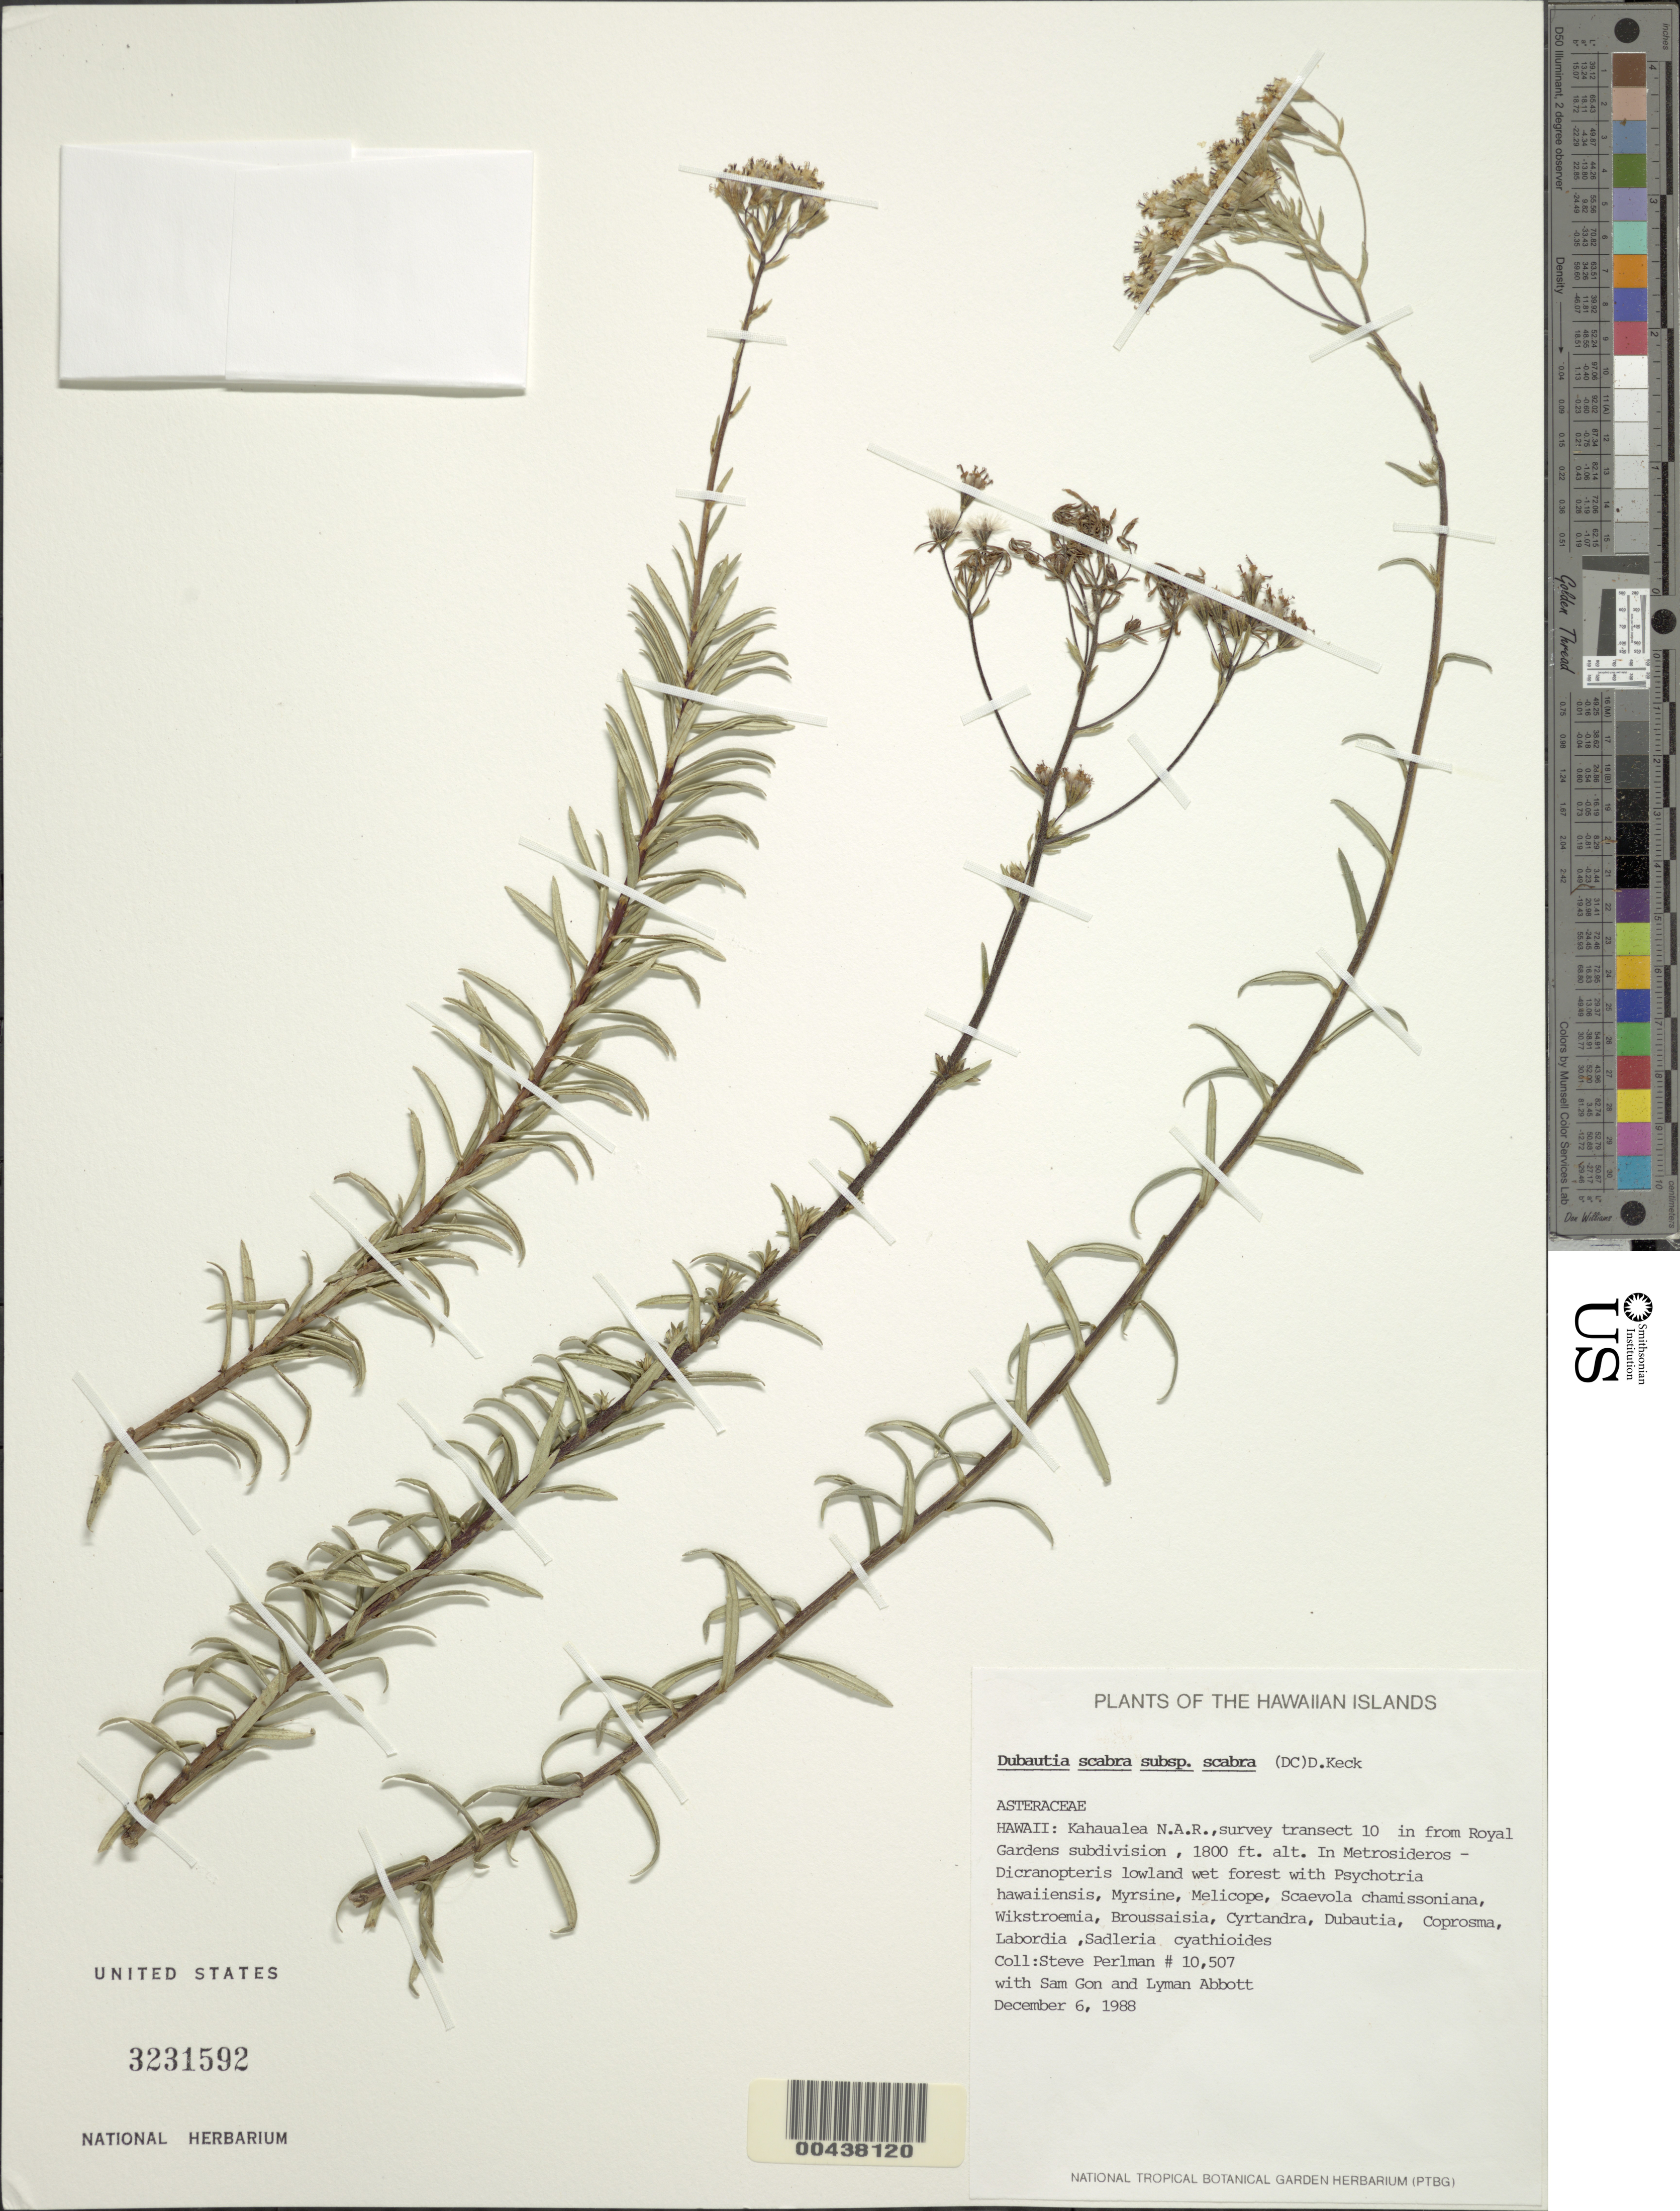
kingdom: Plantae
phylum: Tracheophyta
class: Magnoliopsida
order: Asterales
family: Asteraceae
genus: Dubautia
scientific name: Dubautia scabra subsp. scabra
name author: (DC.) D.D. Keck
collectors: S. P. Perlman, S. Gon & L. Abbott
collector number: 10507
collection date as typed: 6 Dec 1988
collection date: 1988-12-06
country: United States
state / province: Hawaii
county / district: Hawaii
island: Hawaii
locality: Kahaualea N.A.R., survey transect 10 in from Royal Gardens subdivision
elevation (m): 549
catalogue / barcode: US 3231592